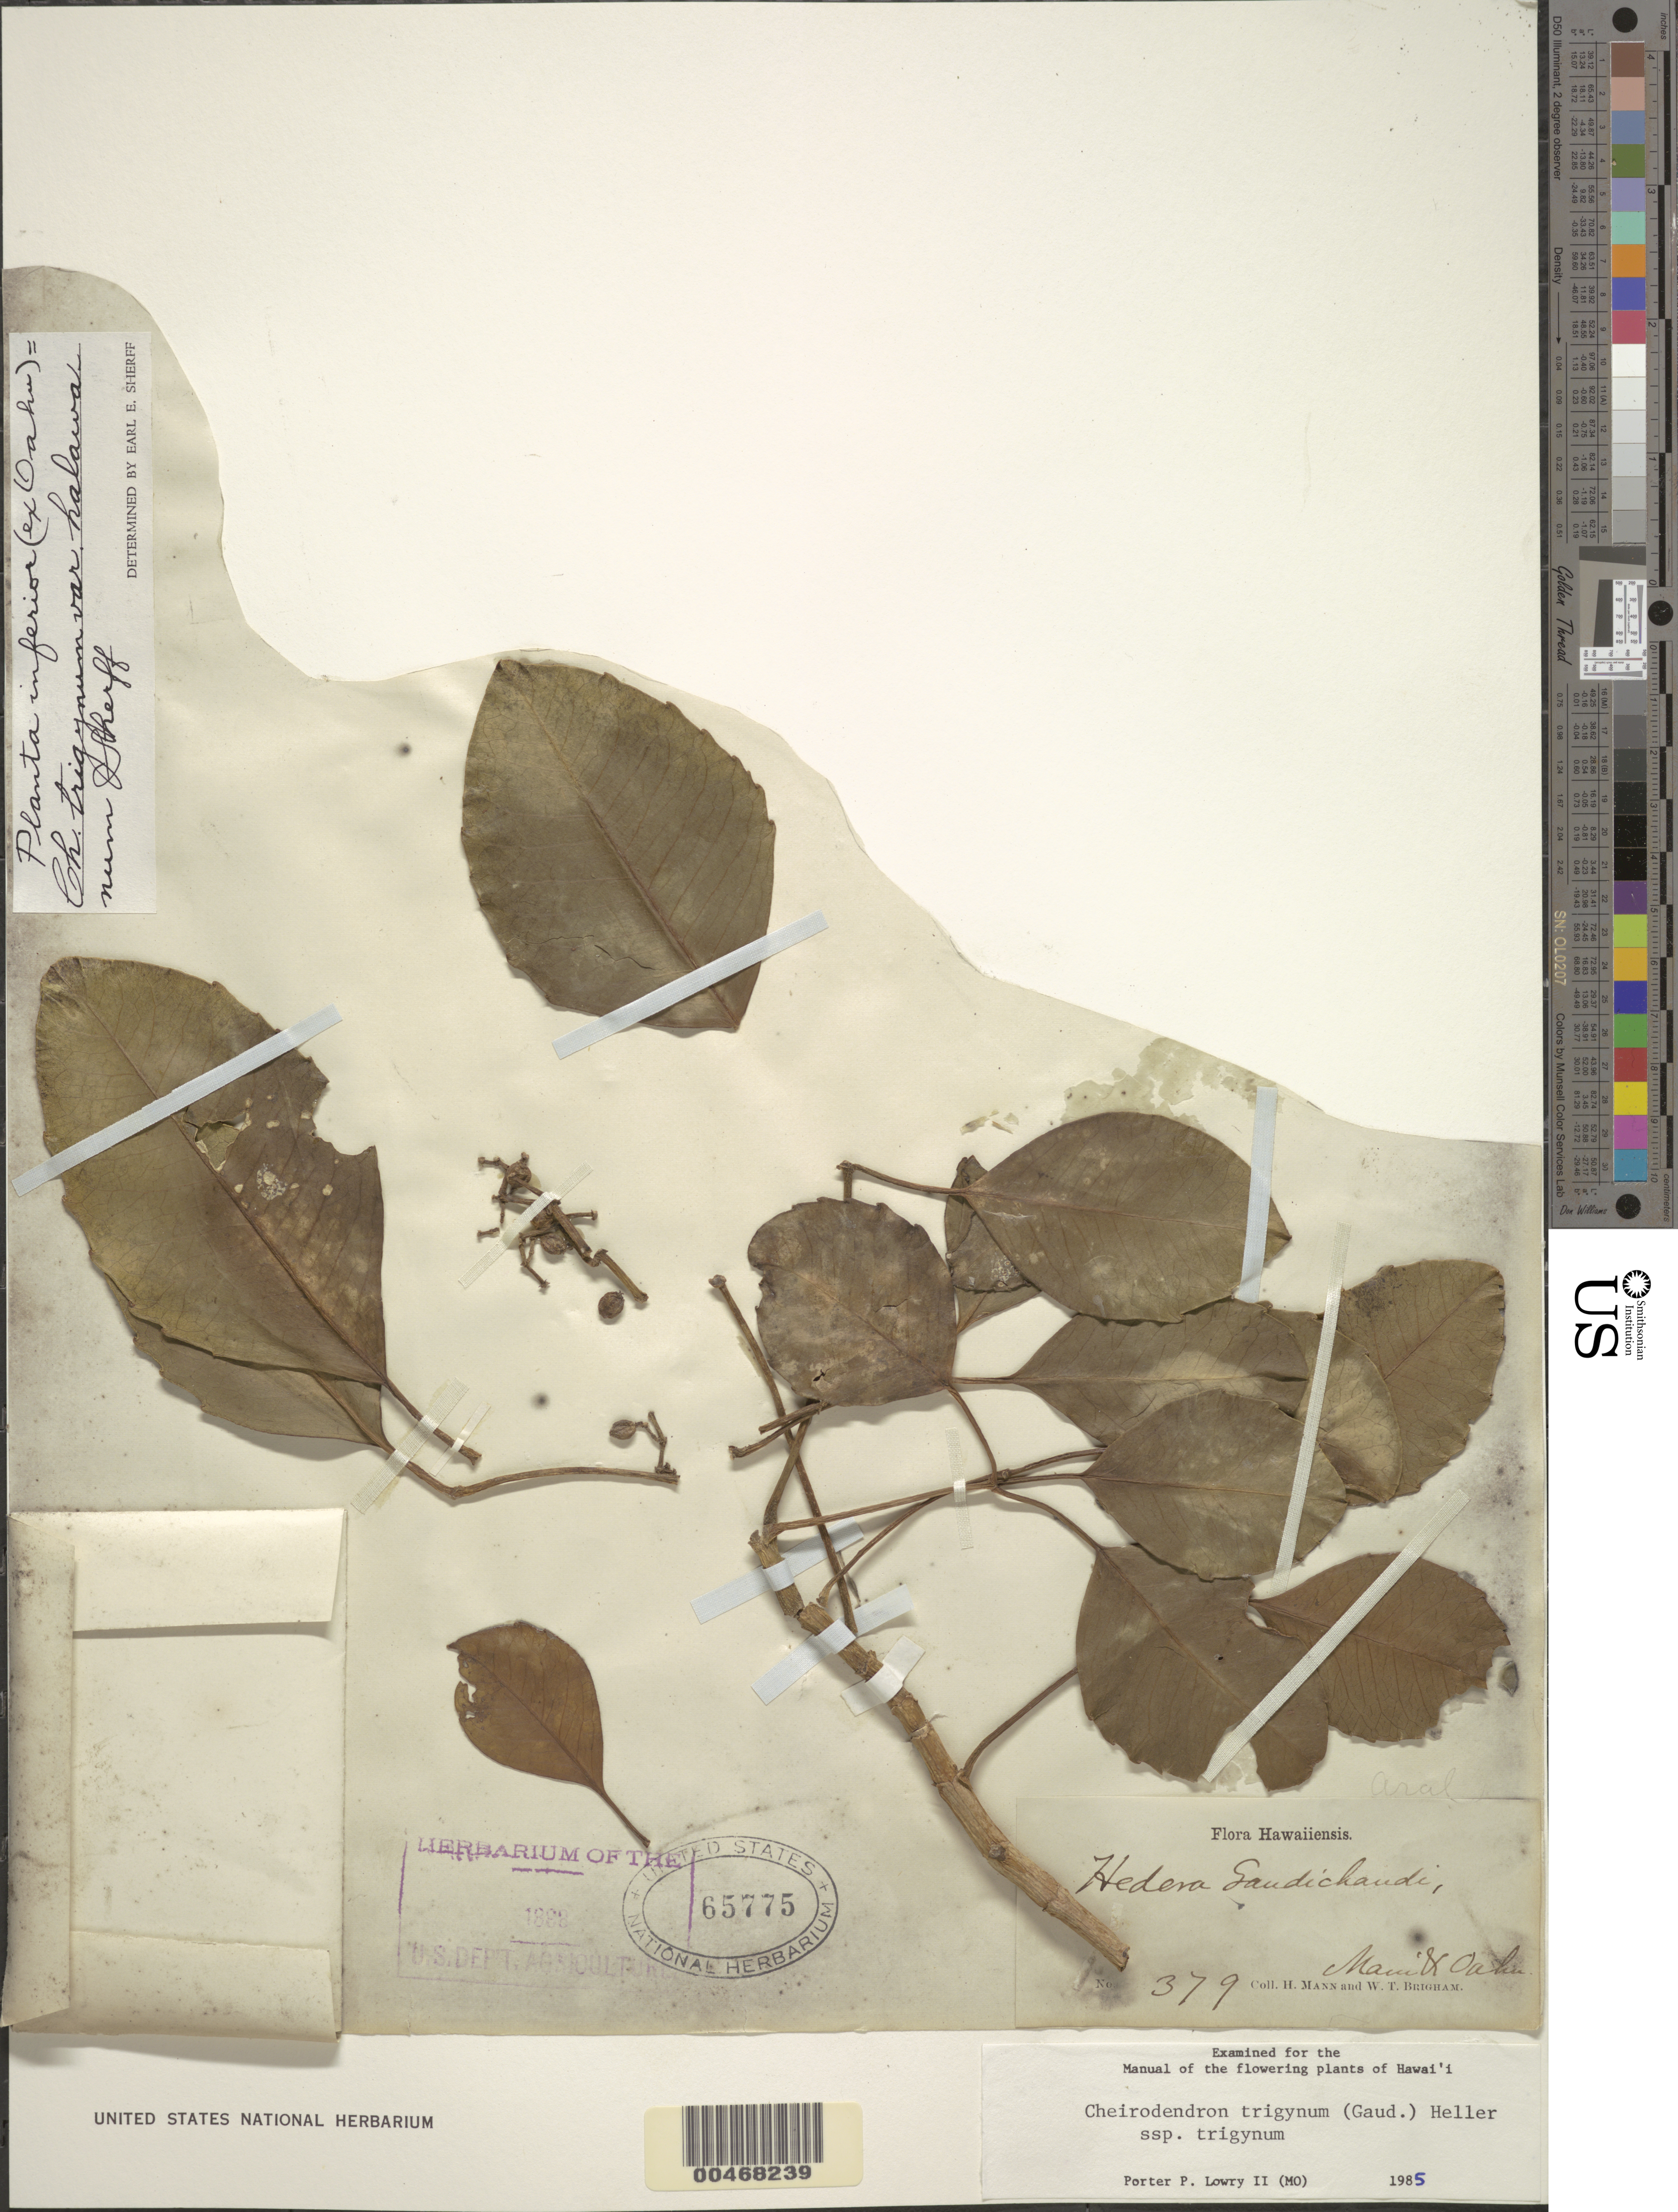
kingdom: Plantae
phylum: Tracheophyta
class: Magnoliopsida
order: Apiales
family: Araliaceae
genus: Cheirodendron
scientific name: Cheirodendron trigynum subsp. trigynum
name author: (Gaudich.) A. Heller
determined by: Lowry, P. P., (MO), Missouri Botanical Garden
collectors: H. Mann & W. T. Brigham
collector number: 379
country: United States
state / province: Hawaii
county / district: Maui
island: Maui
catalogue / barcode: US 65775